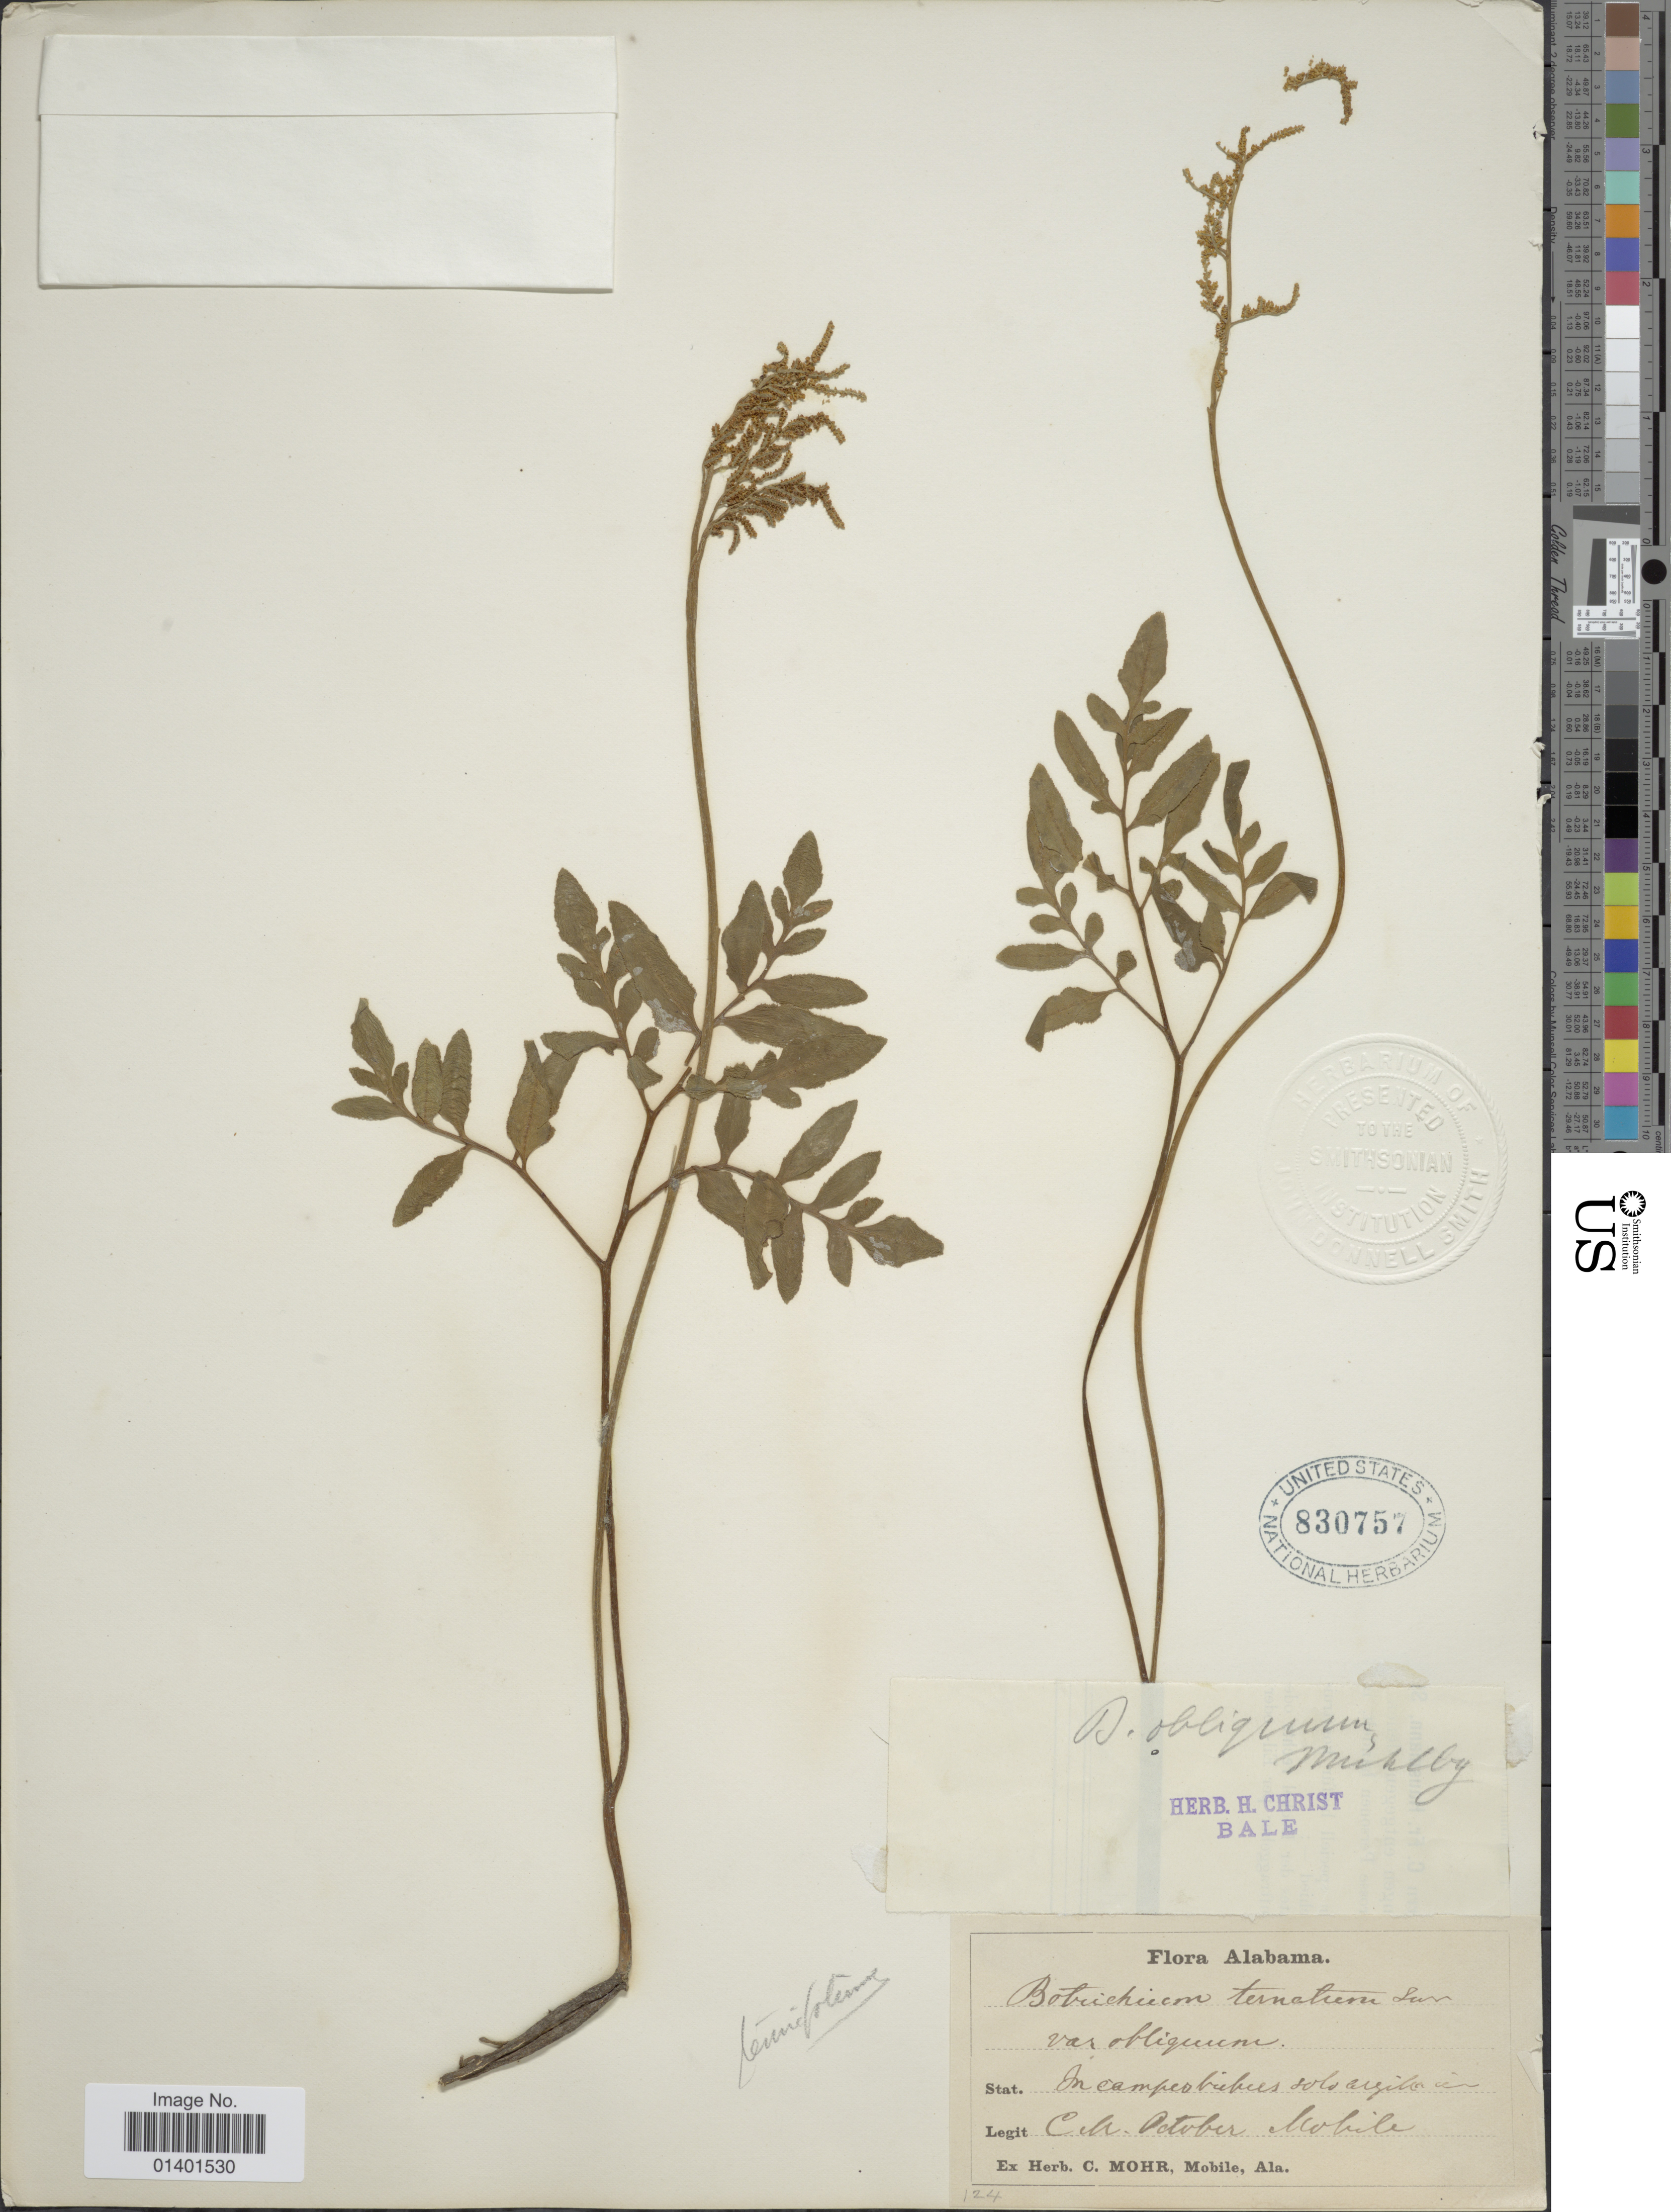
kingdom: Plantae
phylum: Tracheophyta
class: Polypodiopsida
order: Ophioglossales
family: Ophioglossaceae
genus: Botrychium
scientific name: Botrychium biternatum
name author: (Sav.) Underw.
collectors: C. T. Mohr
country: United States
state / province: Alabama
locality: Mobile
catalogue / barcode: US 830757